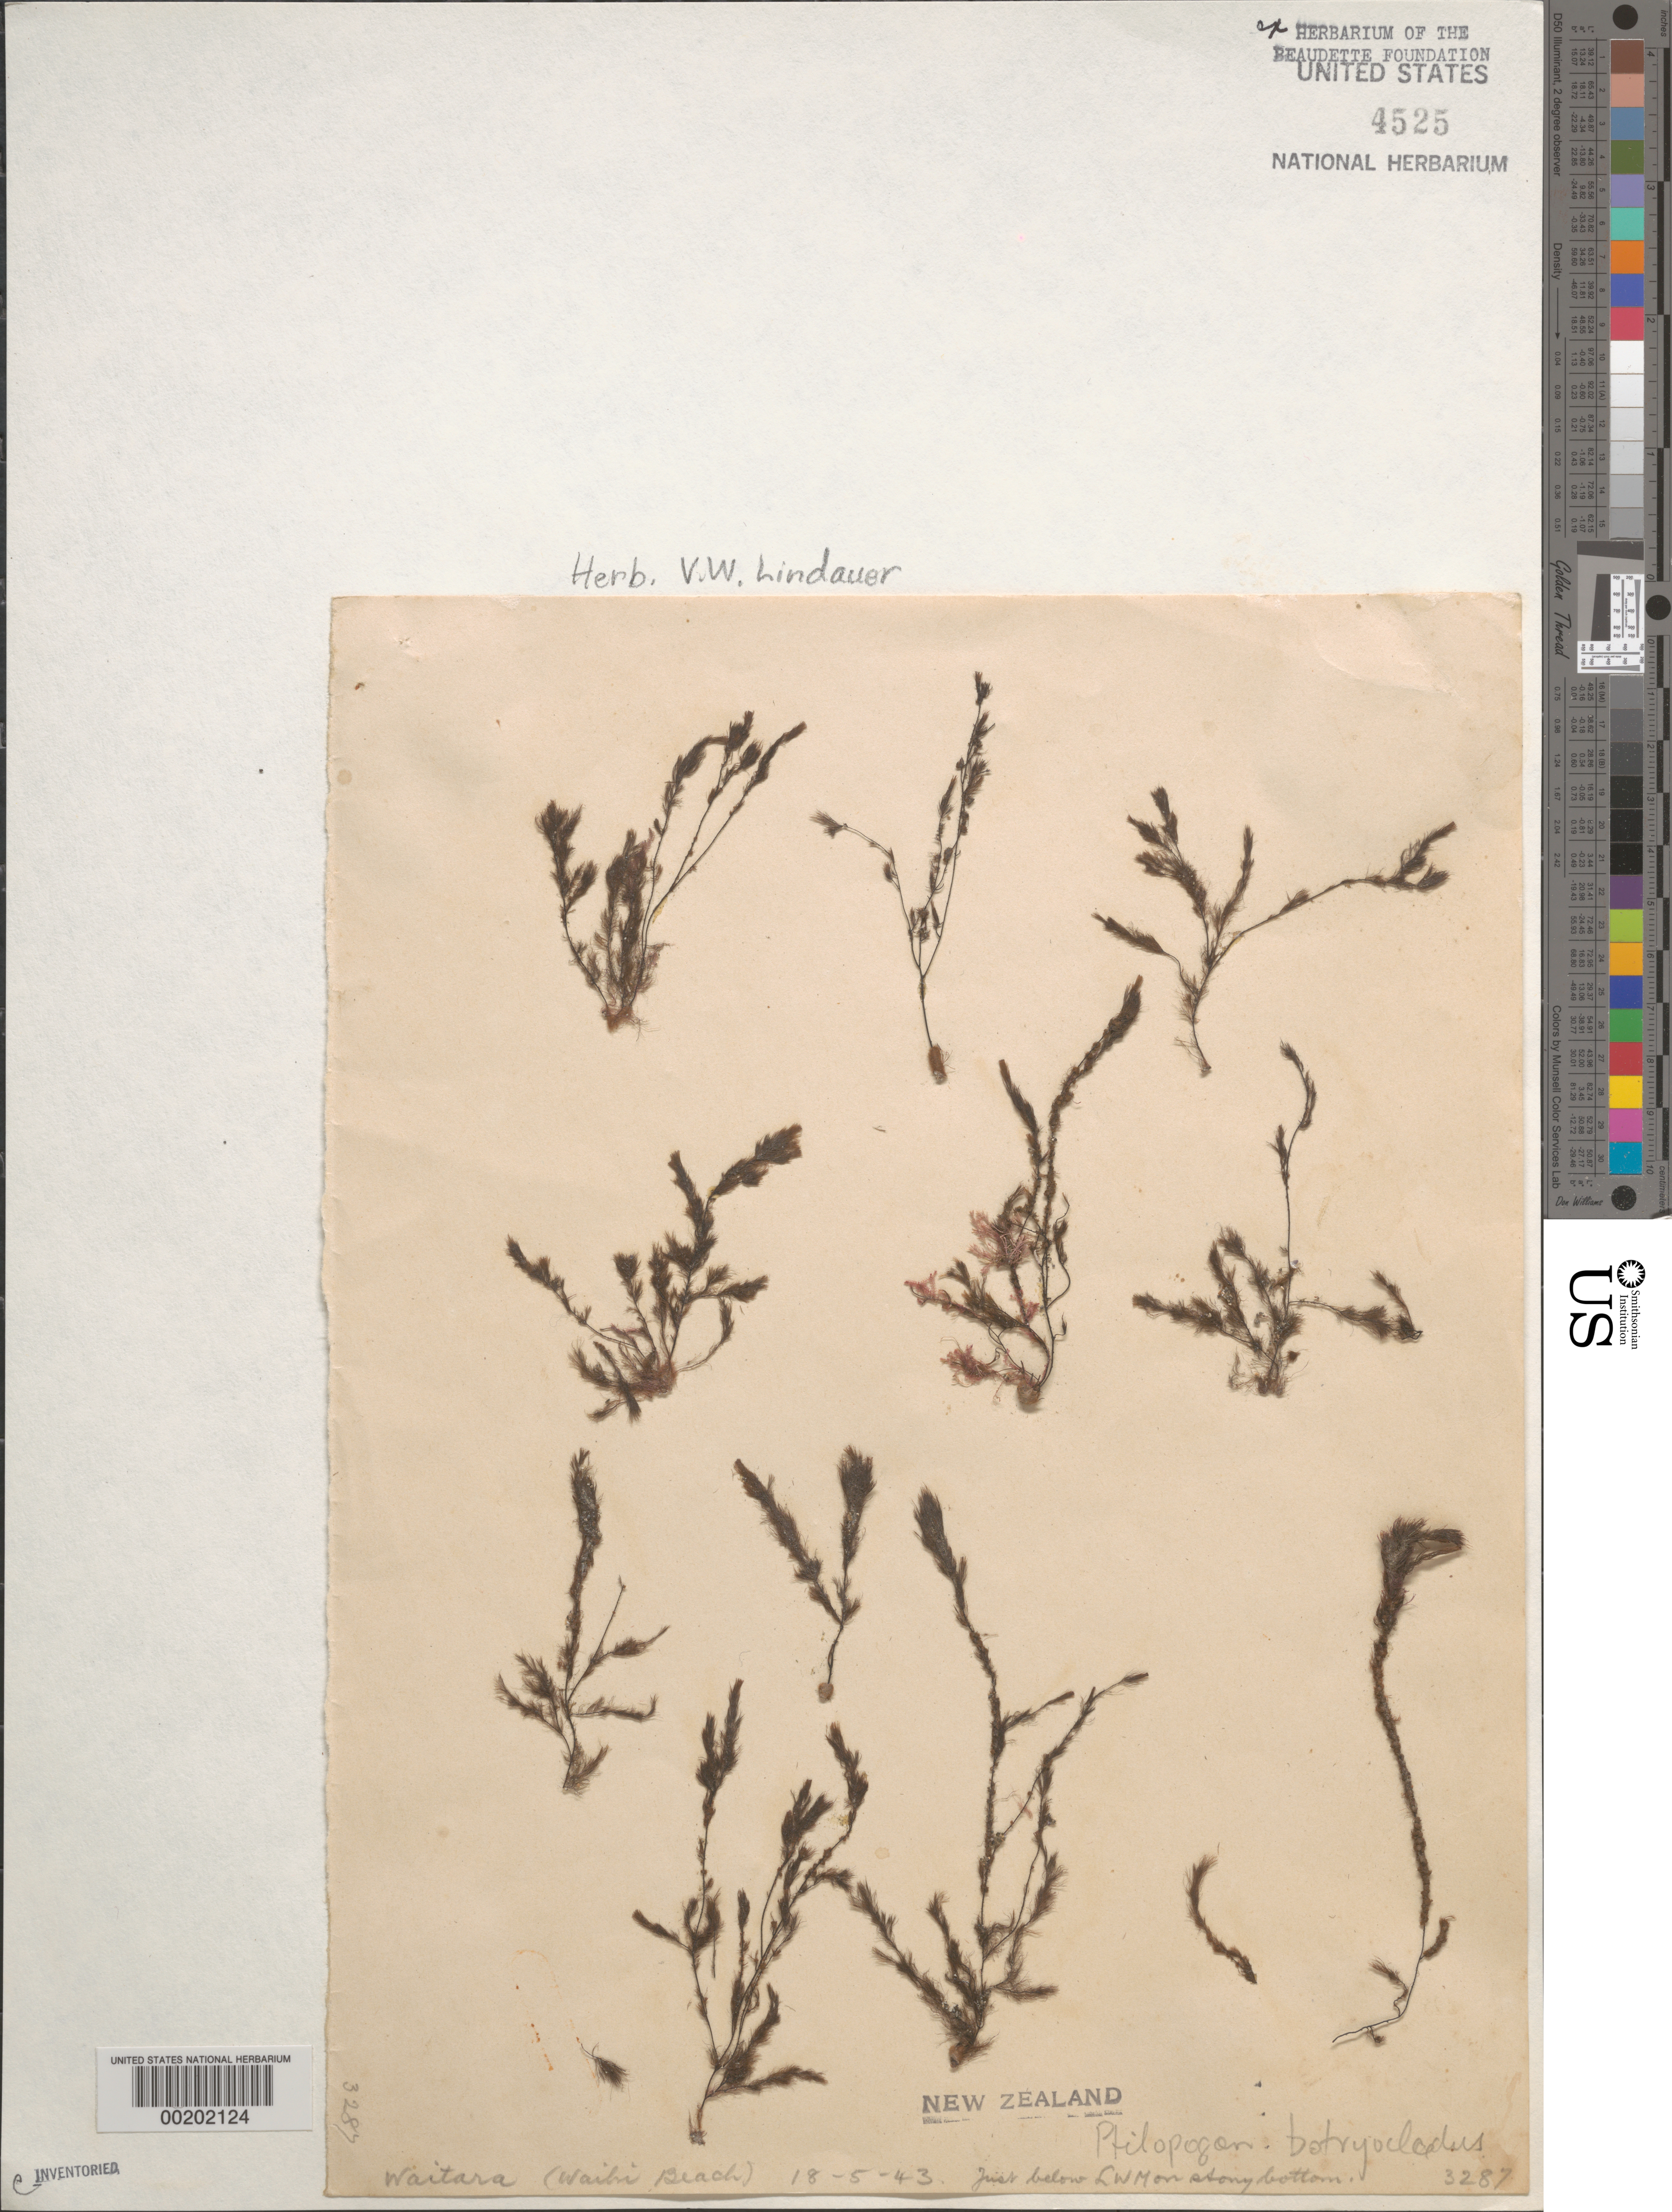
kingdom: Chromista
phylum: Ochrophyta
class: Phaeophyceae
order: Sphacelariales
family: Stypocaulaceae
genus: Ptilopogon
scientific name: Ptilopogon botryocladus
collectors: V. Lindauer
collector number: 3287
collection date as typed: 18 May 1943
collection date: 1943-05-18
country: New Zealand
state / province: Taranaki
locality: Waihi beach, waitara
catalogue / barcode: US 4525